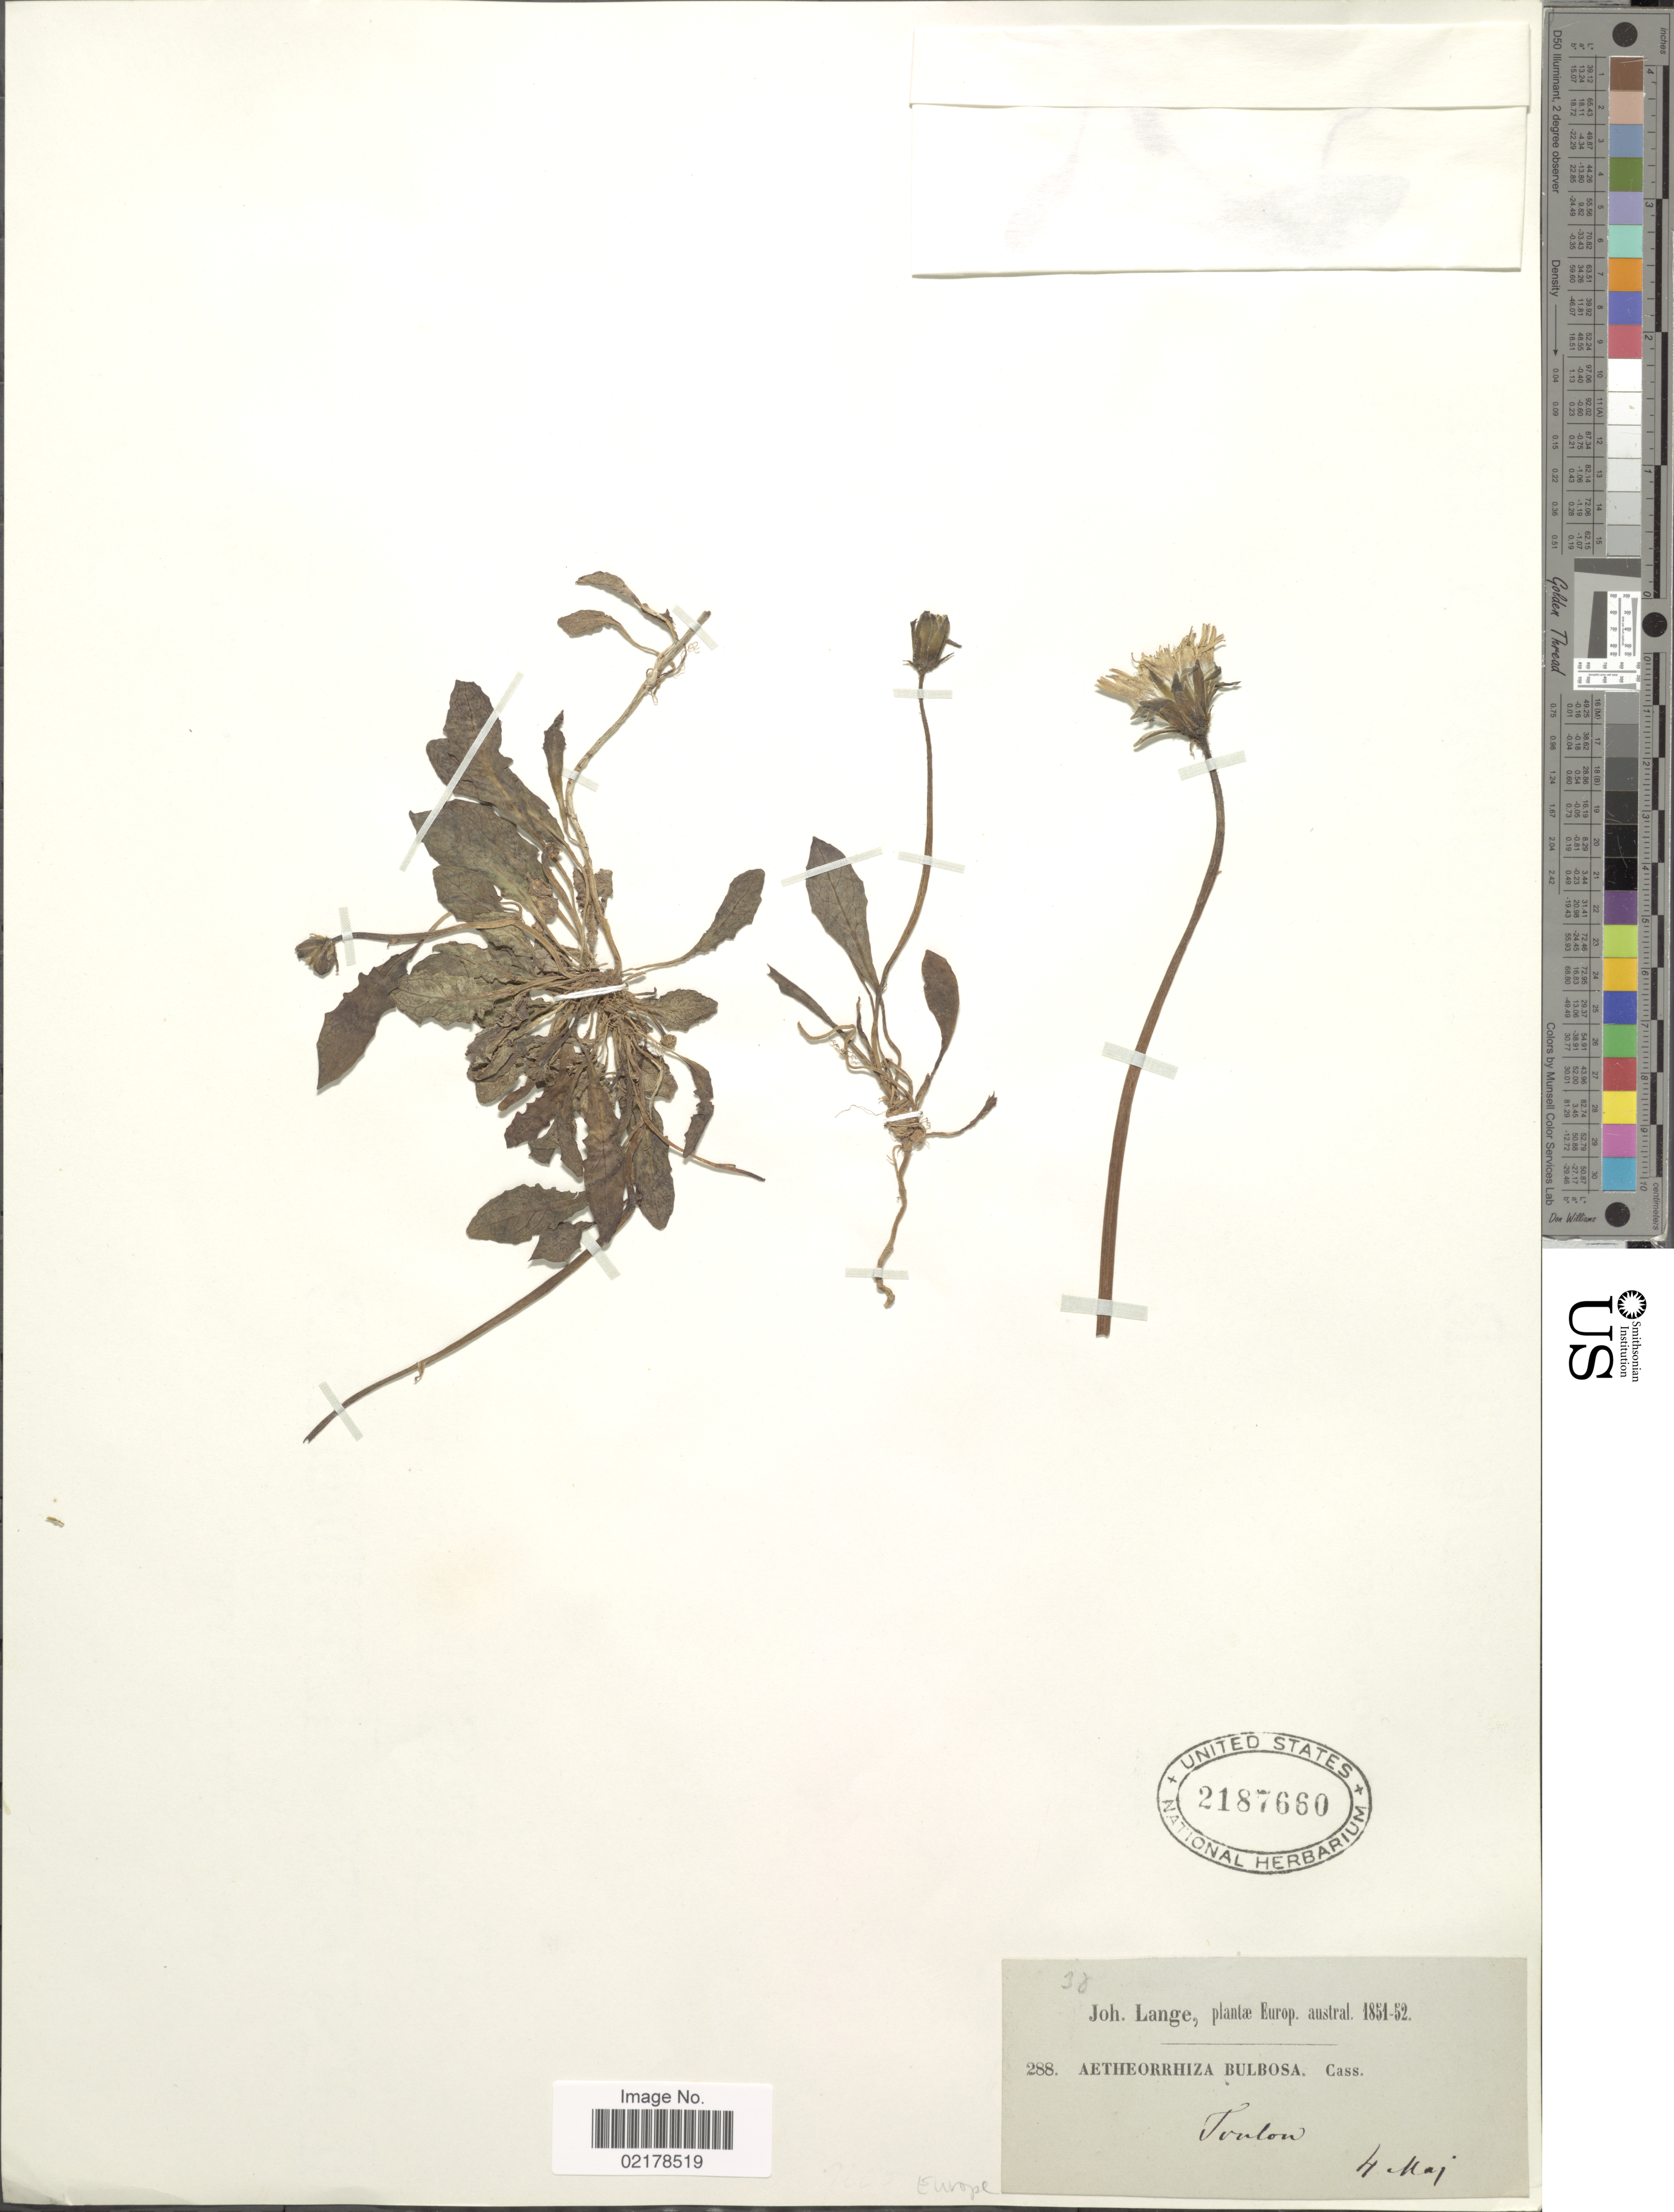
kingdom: Plantae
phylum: Tracheophyta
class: Magnoliopsida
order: Asterales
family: Asteraceae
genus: Aetheorhiza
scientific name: Aetheorhiza bulbosa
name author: (L.) Cass.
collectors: J. Lange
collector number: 288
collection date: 1851-05-04/1852-05-04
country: France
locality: Earup. austral, Toulon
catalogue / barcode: US 2187660